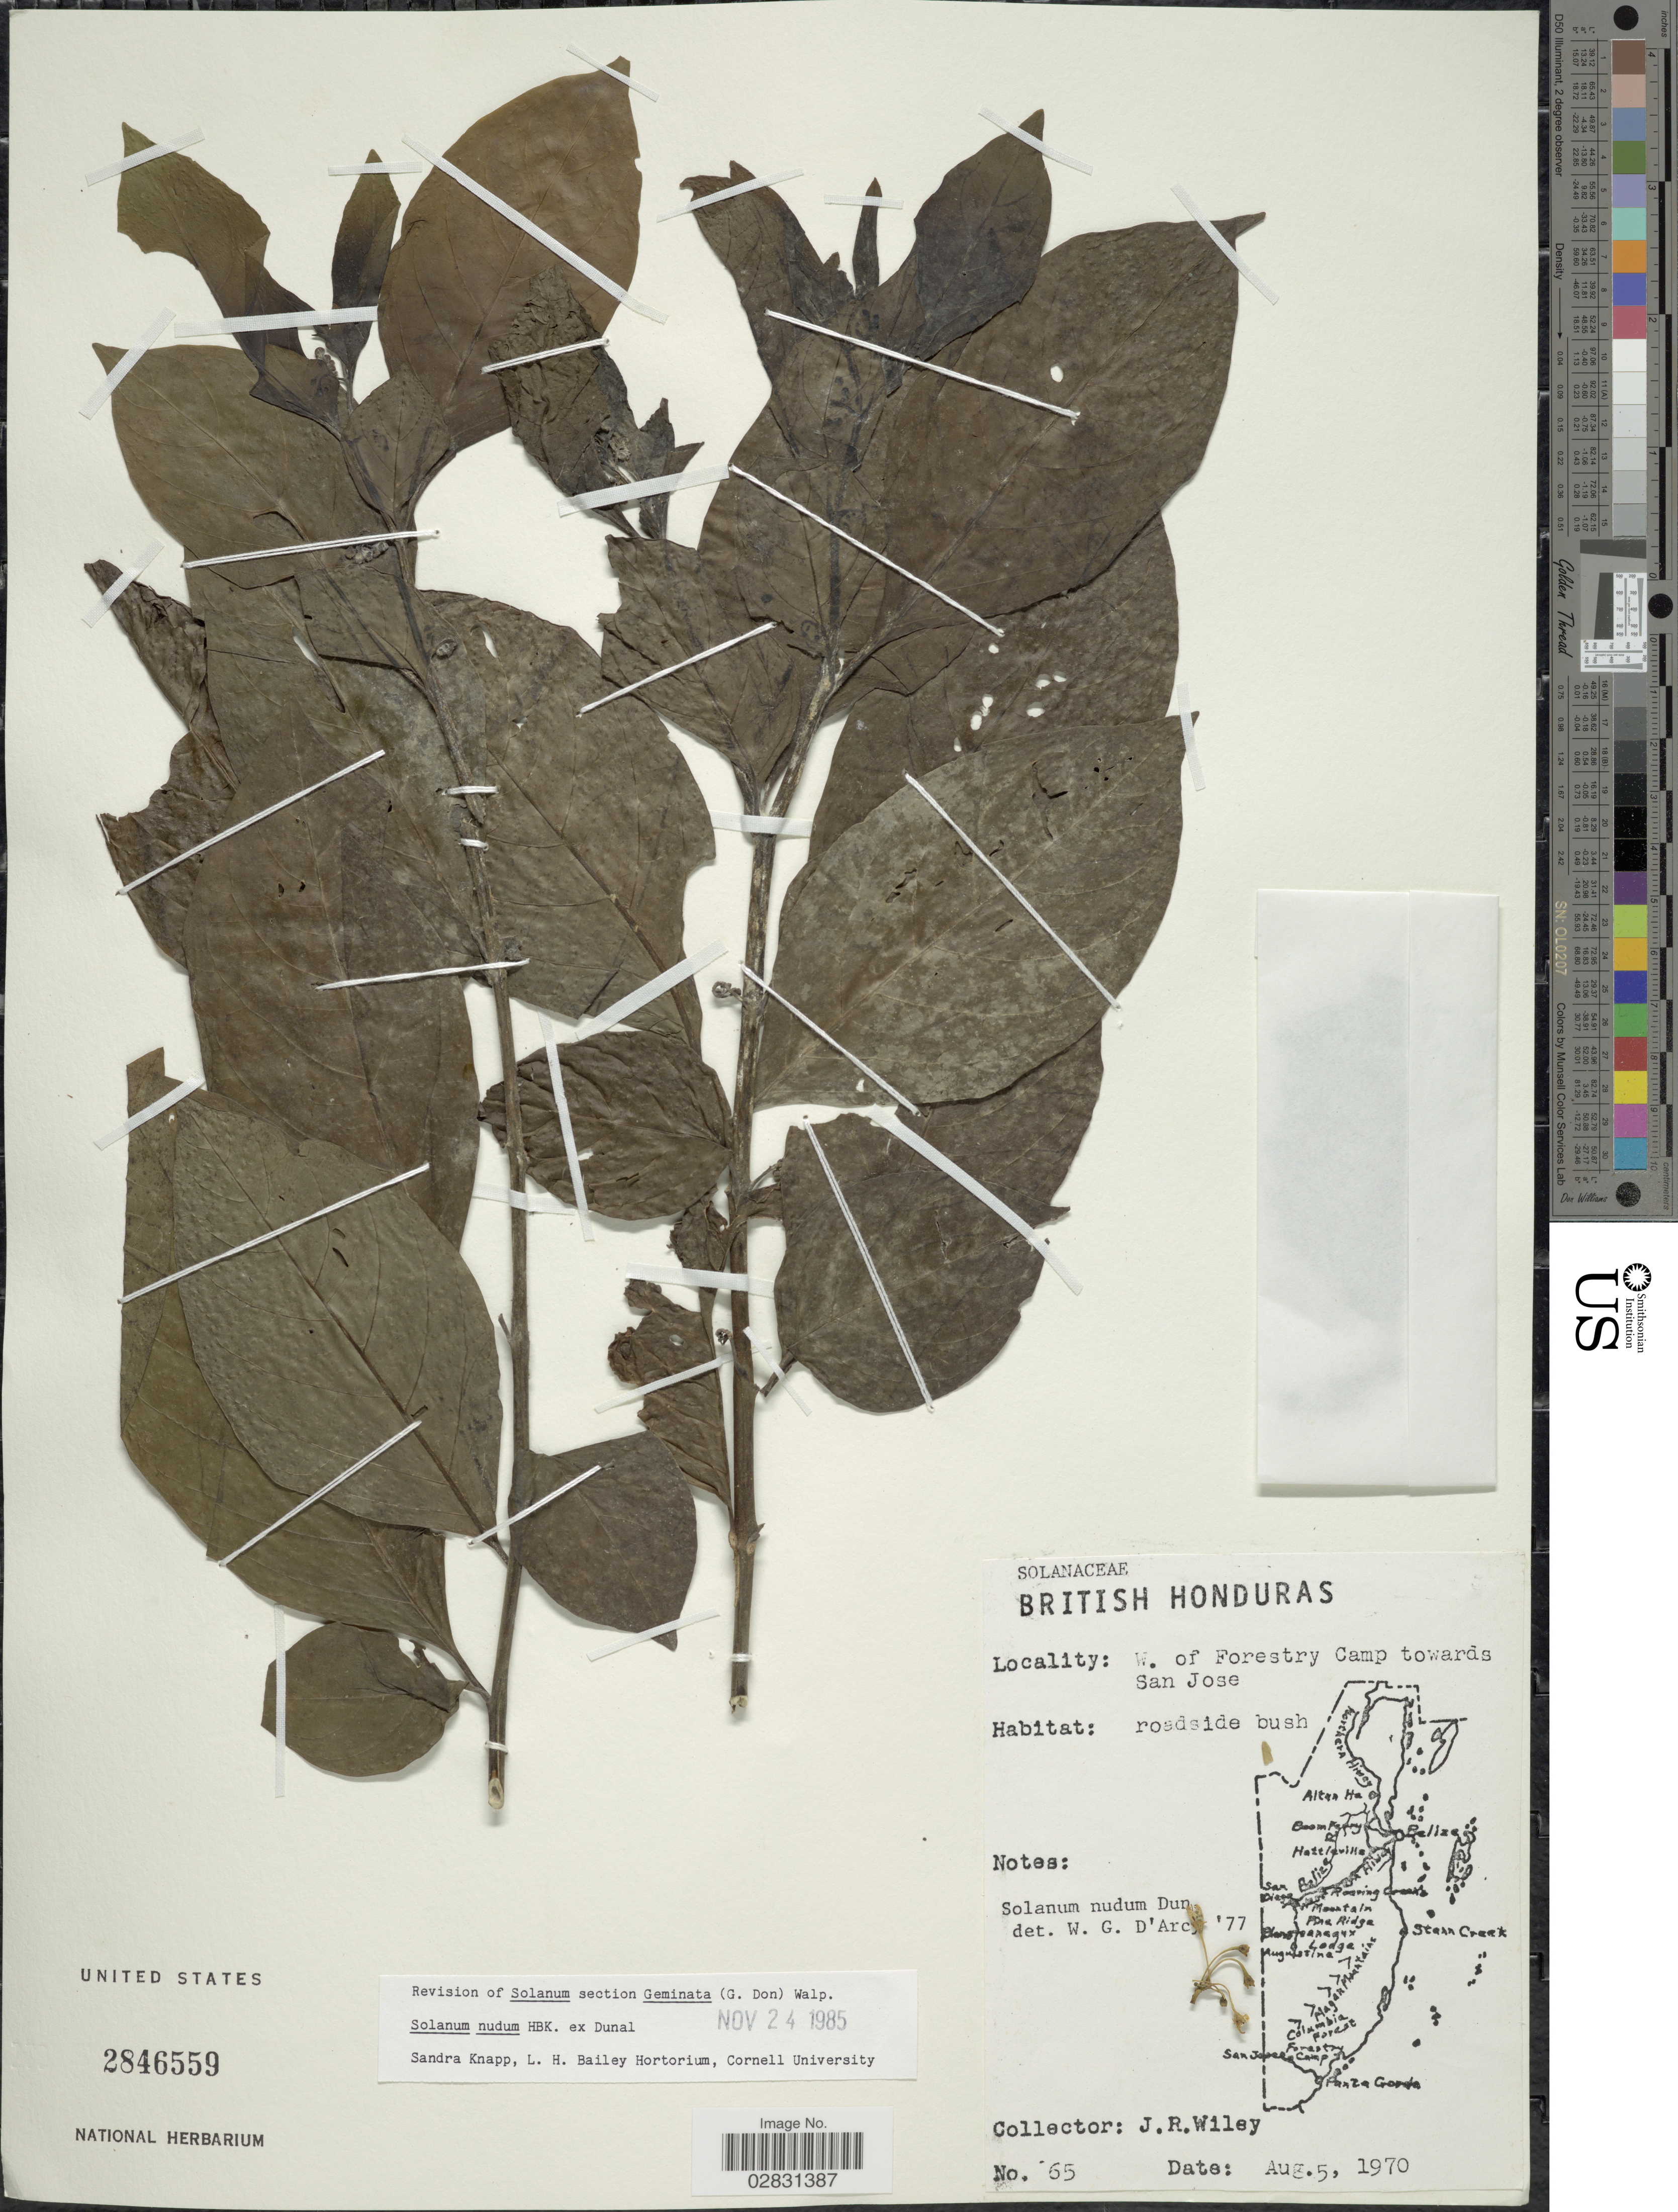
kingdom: Plantae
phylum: Tracheophyta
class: Magnoliopsida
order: Solanales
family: Solanaceae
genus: Solanum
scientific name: Solanum nudum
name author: Dunal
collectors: J. Wiley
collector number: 65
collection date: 1970-08-05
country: Belize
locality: British Honduras, W. of Forestry Camp towards San Jose.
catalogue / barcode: US 2846559